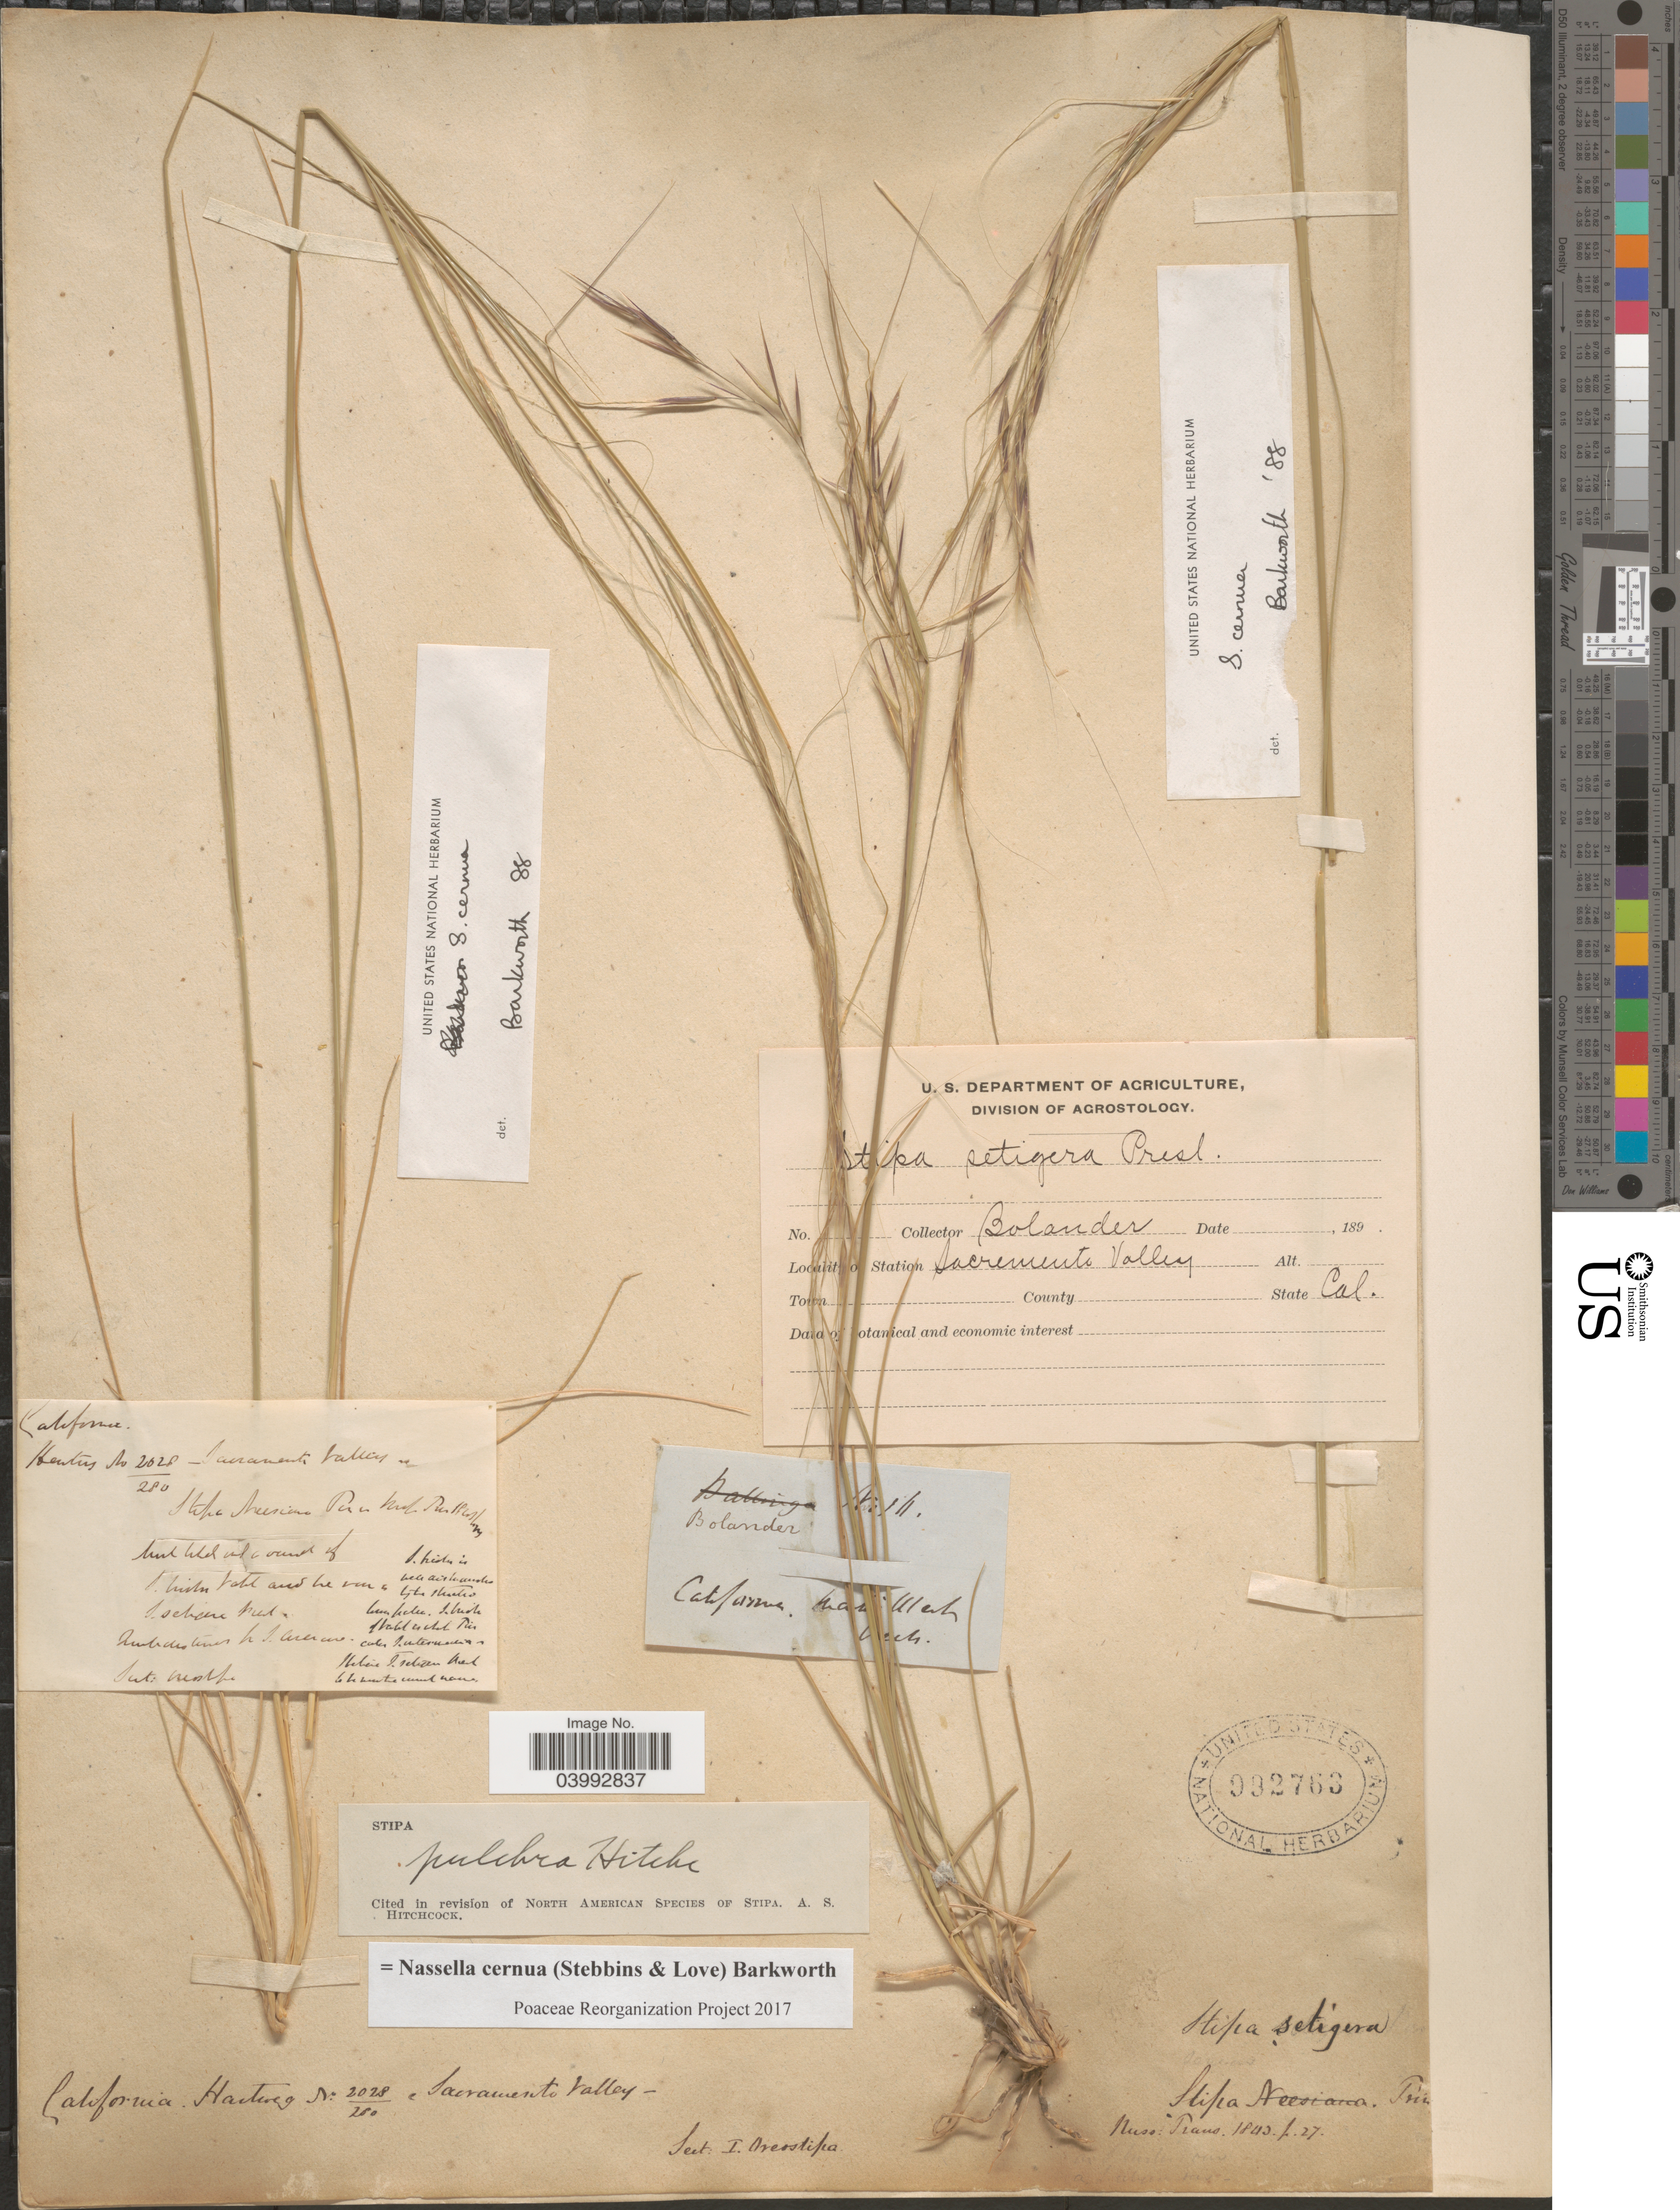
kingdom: Plantae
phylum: Tracheophyta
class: Liliopsida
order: Poales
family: Poaceae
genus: Nassella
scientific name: Nassella cernua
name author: (Stebbins & Love) Barkworth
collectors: Hartweg, --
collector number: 2028/280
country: United States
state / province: California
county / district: Sacramento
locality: Sacramento Valley.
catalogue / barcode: US 992763